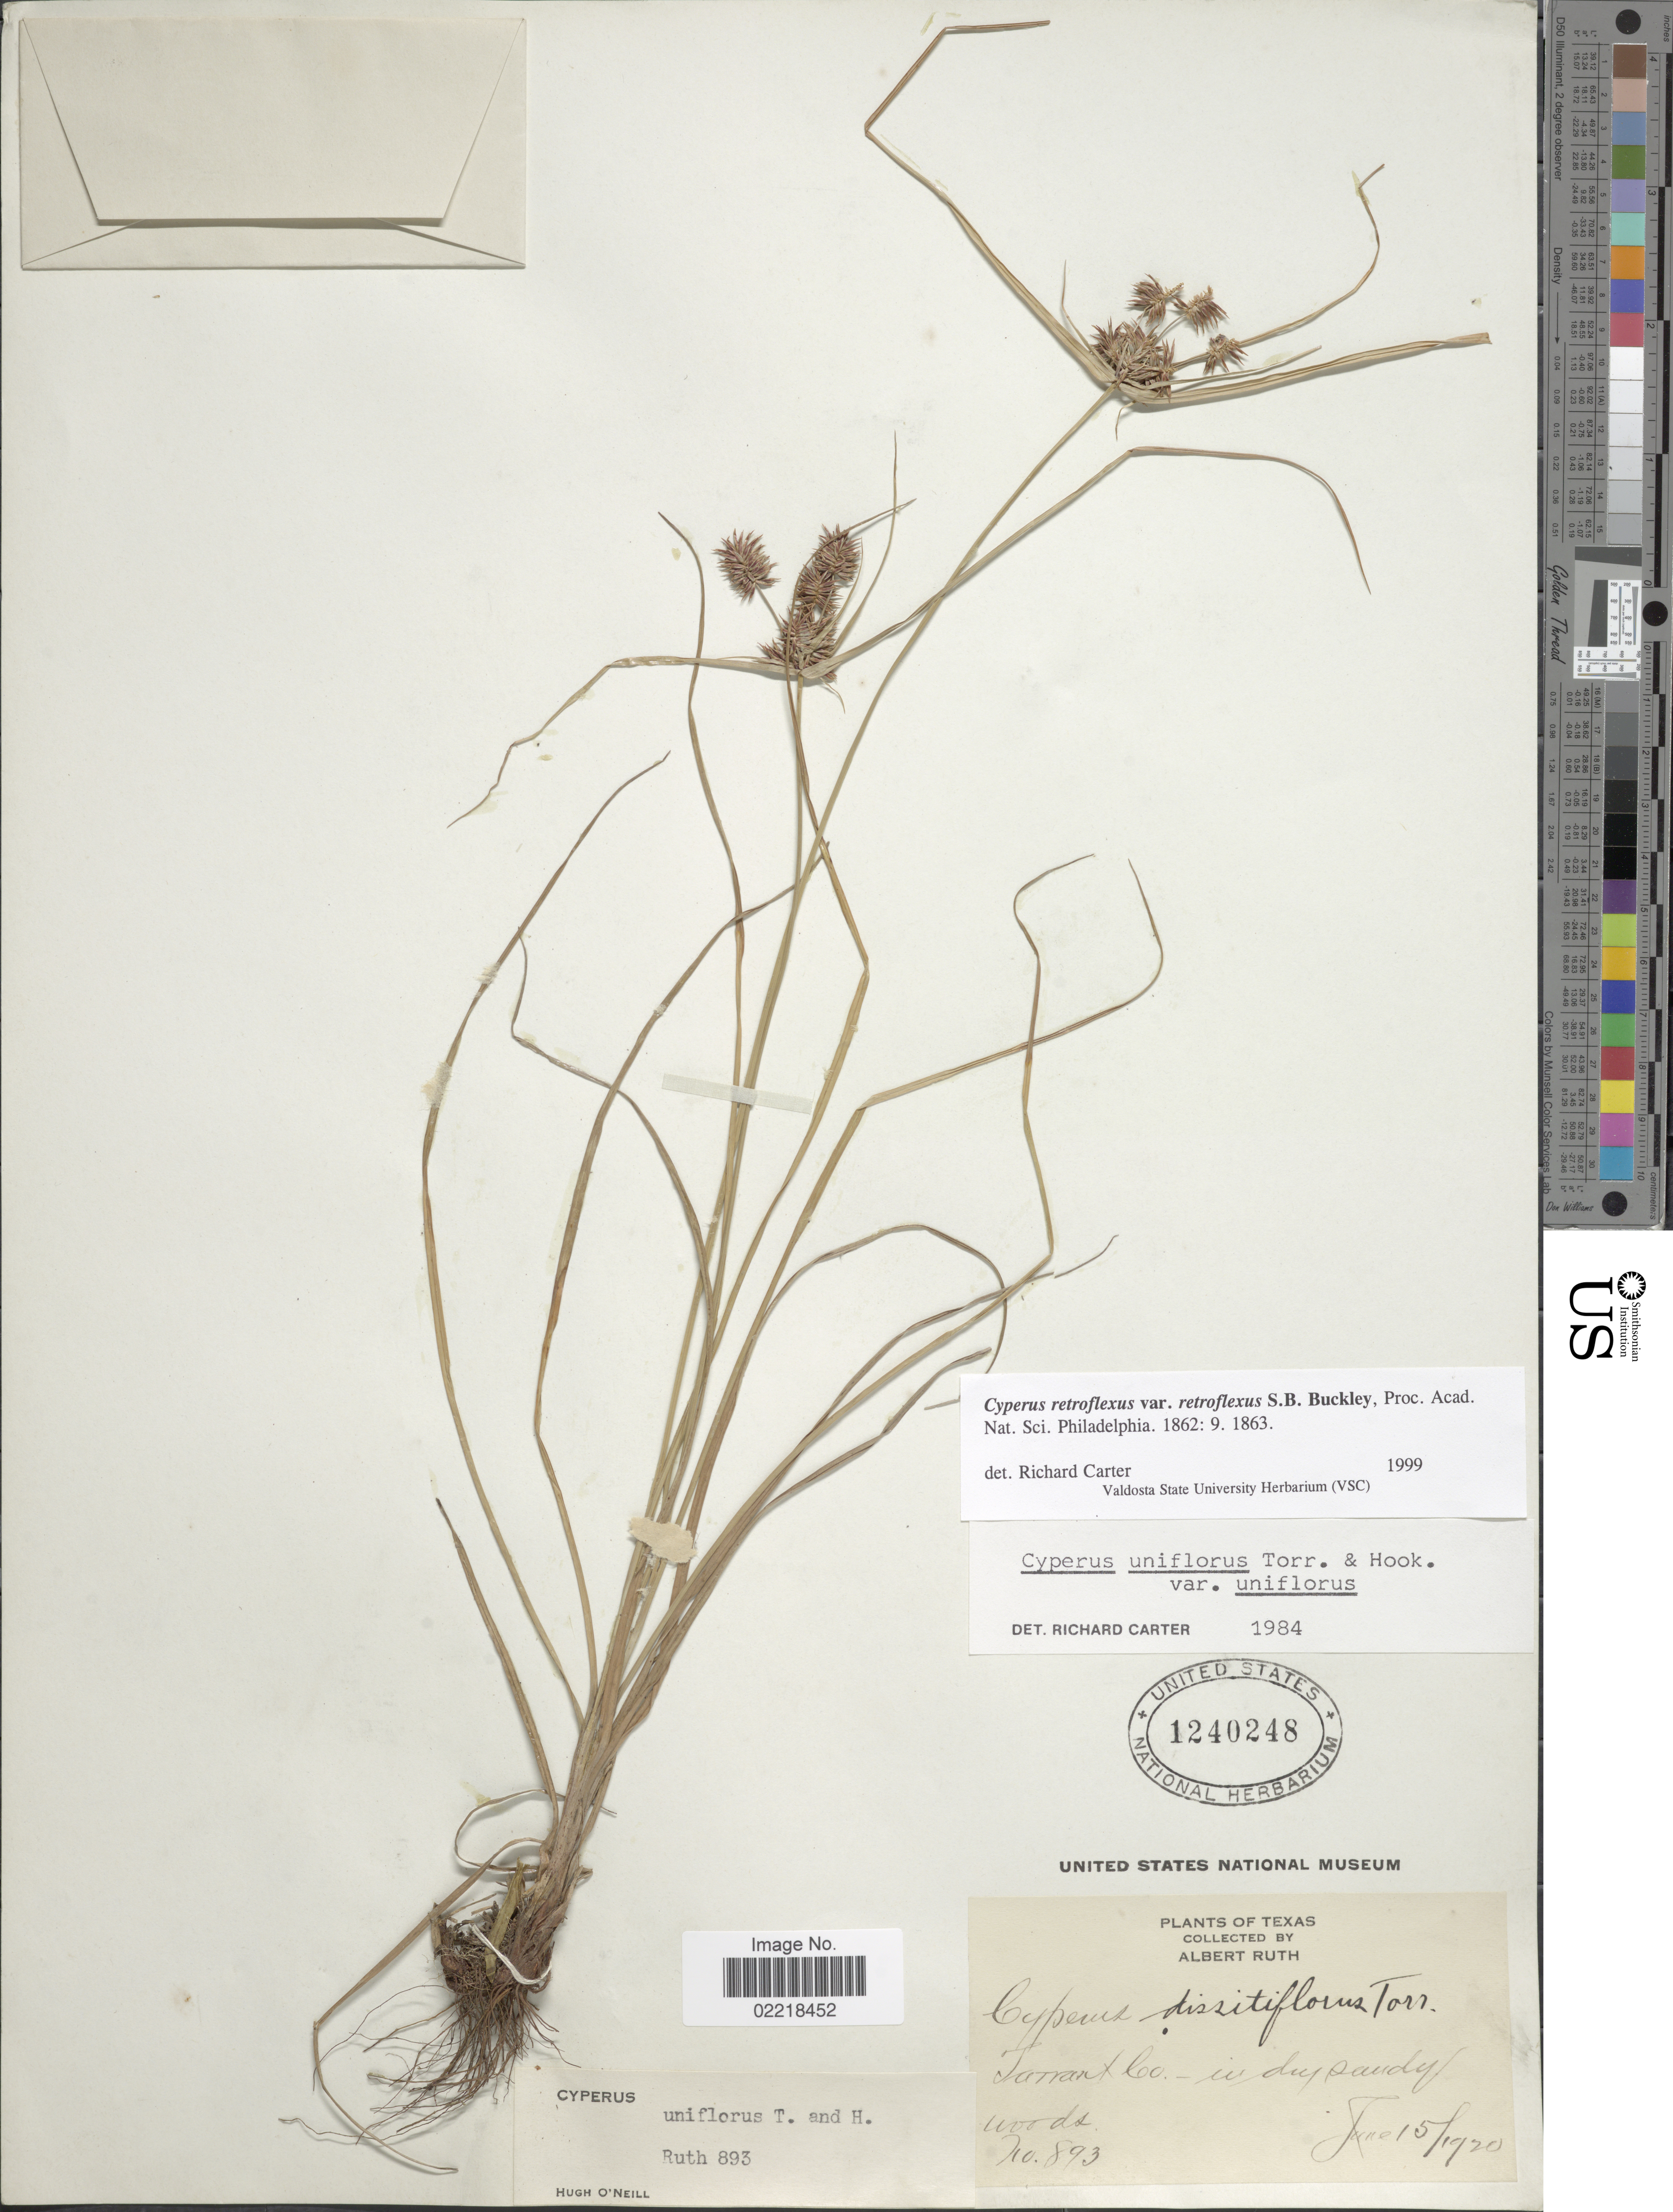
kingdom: Plantae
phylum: Tracheophyta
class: Liliopsida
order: Poales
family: Cyperaceae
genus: Cyperus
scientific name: Cyperus retroflexus var. retroflexus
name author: Buckley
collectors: A. Ruth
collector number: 893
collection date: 1920-06-15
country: United States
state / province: Texas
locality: Tarrant Co, in deep sandy woods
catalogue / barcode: US 1240248